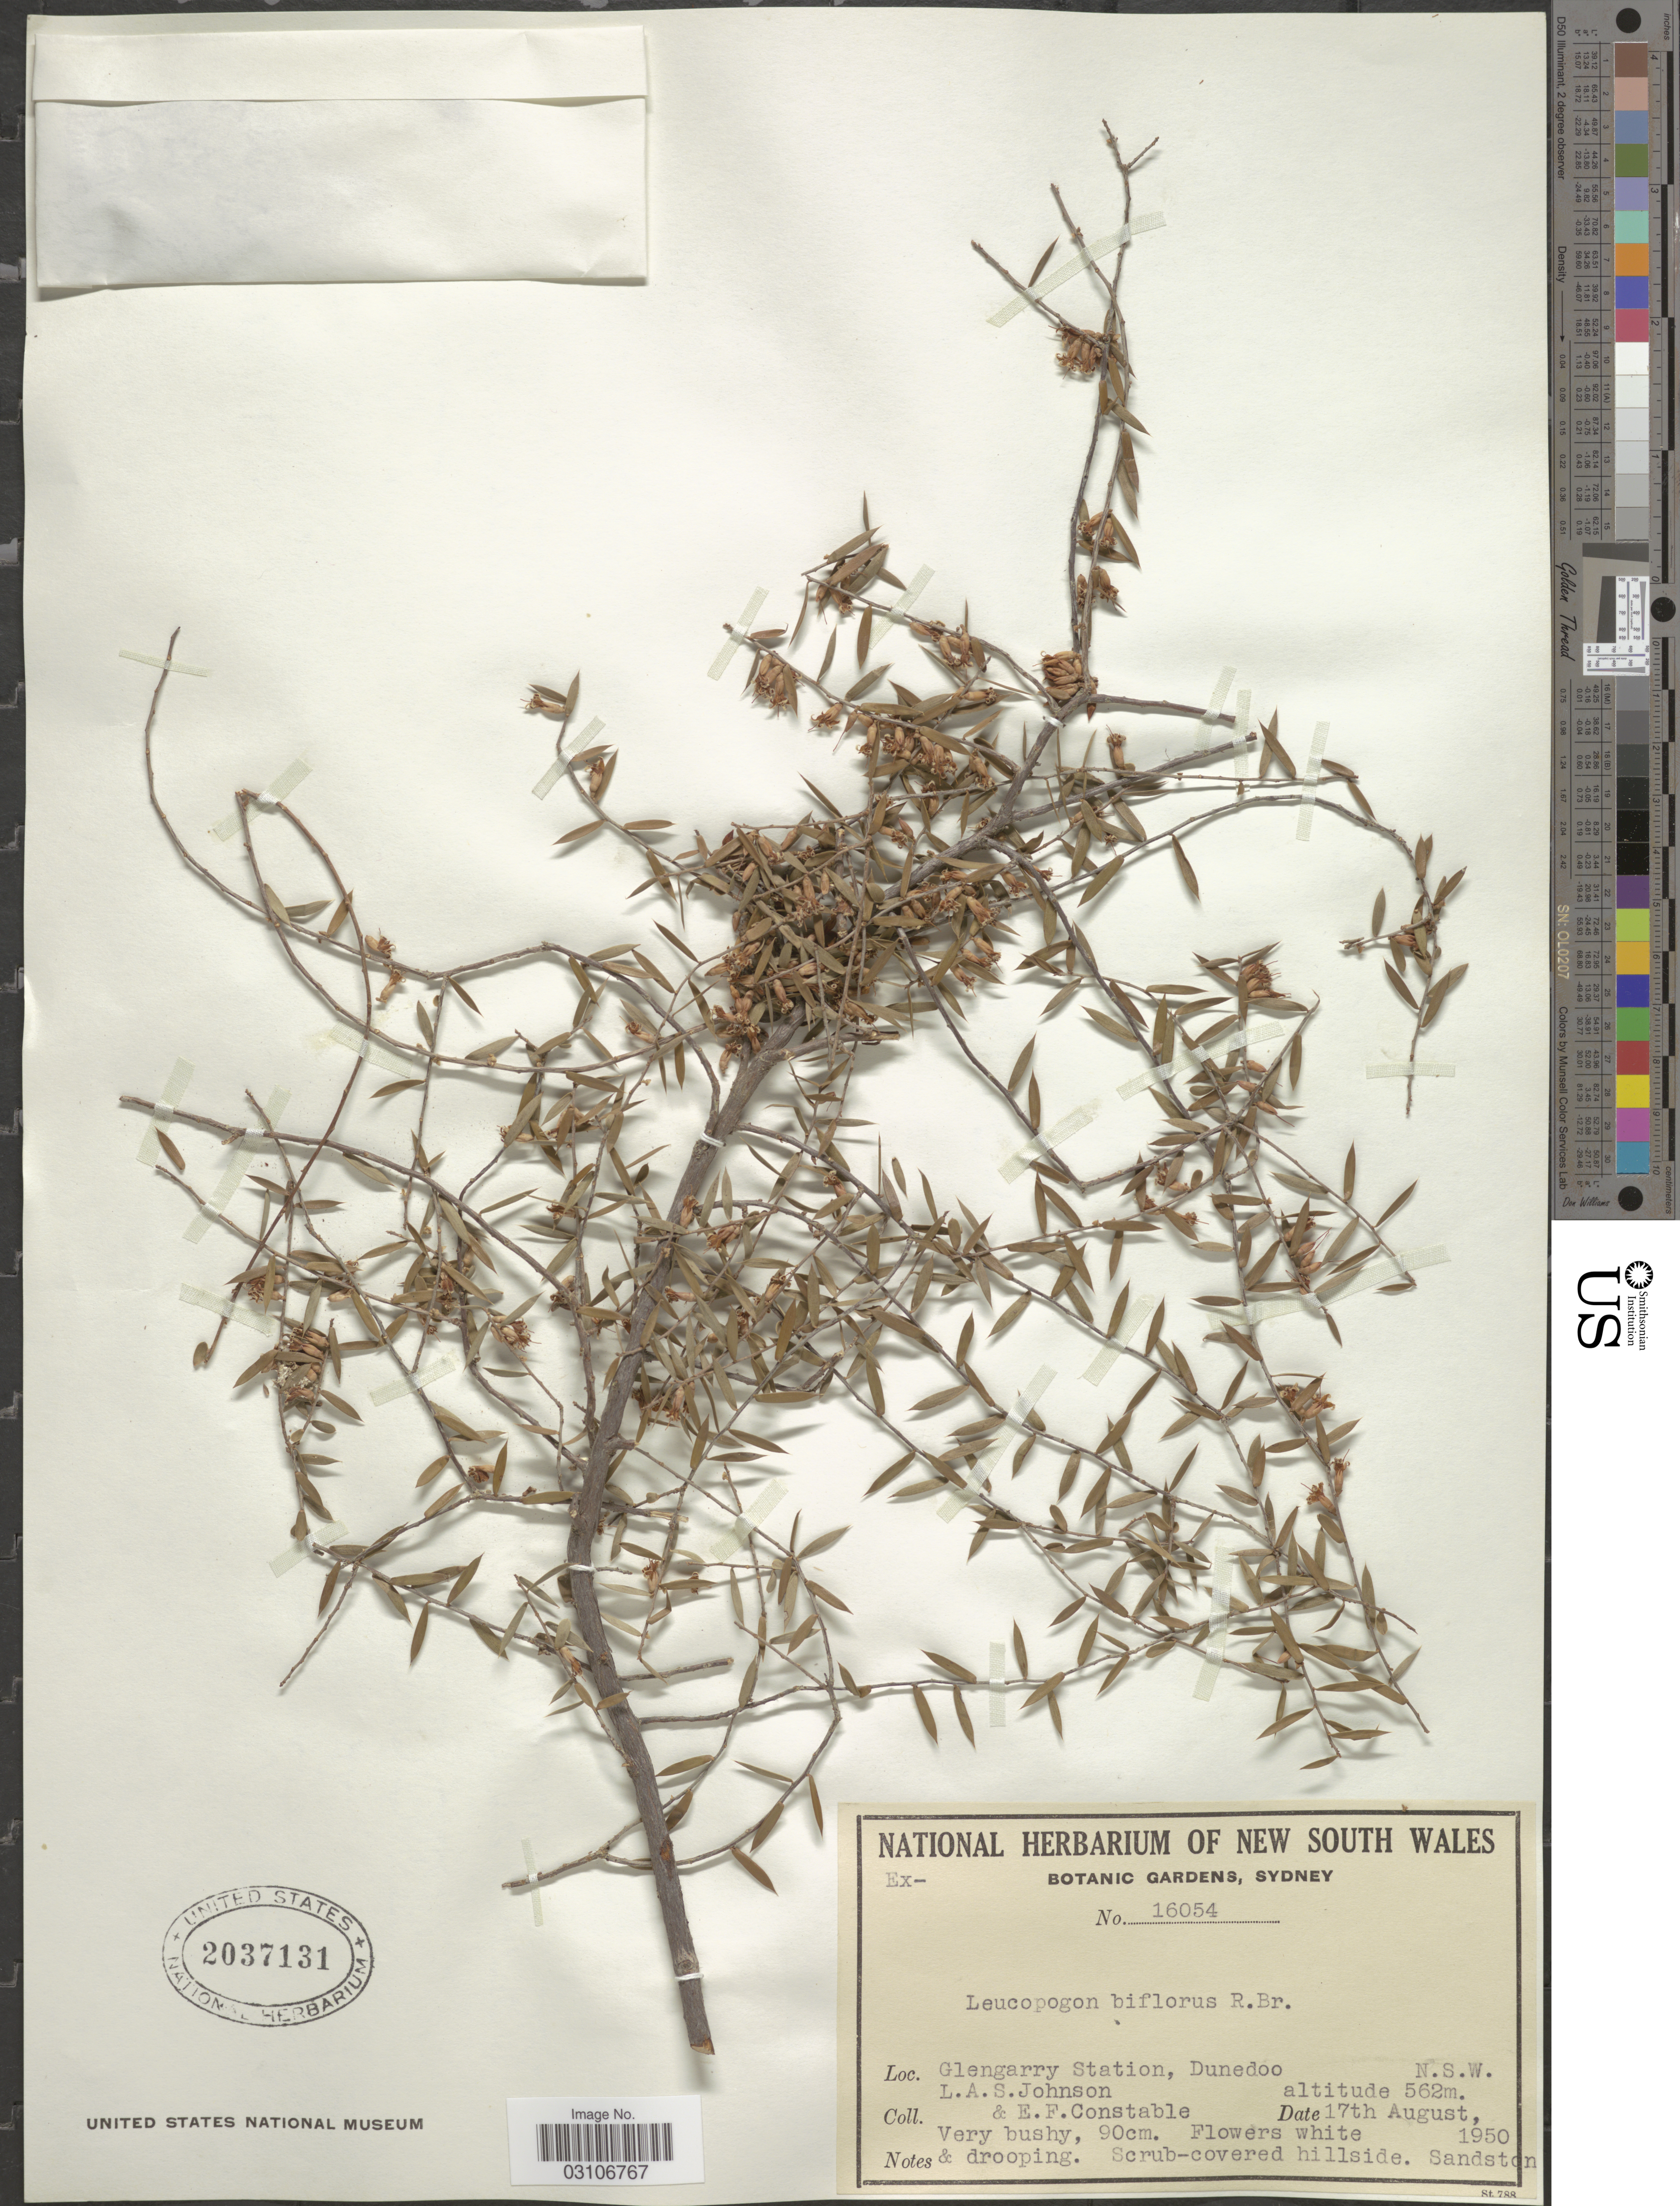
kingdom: Plantae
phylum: Tracheophyta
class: Magnoliopsida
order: Ericales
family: Ericaceae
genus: Leucopogon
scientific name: Leucopogon biflorus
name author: R. Br.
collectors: L. Johnson & E. F. Constable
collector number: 16054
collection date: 1950-08-17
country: Australia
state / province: New South Wales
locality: Glengarry Station, Dunedoo.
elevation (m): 562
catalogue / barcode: US 2037131